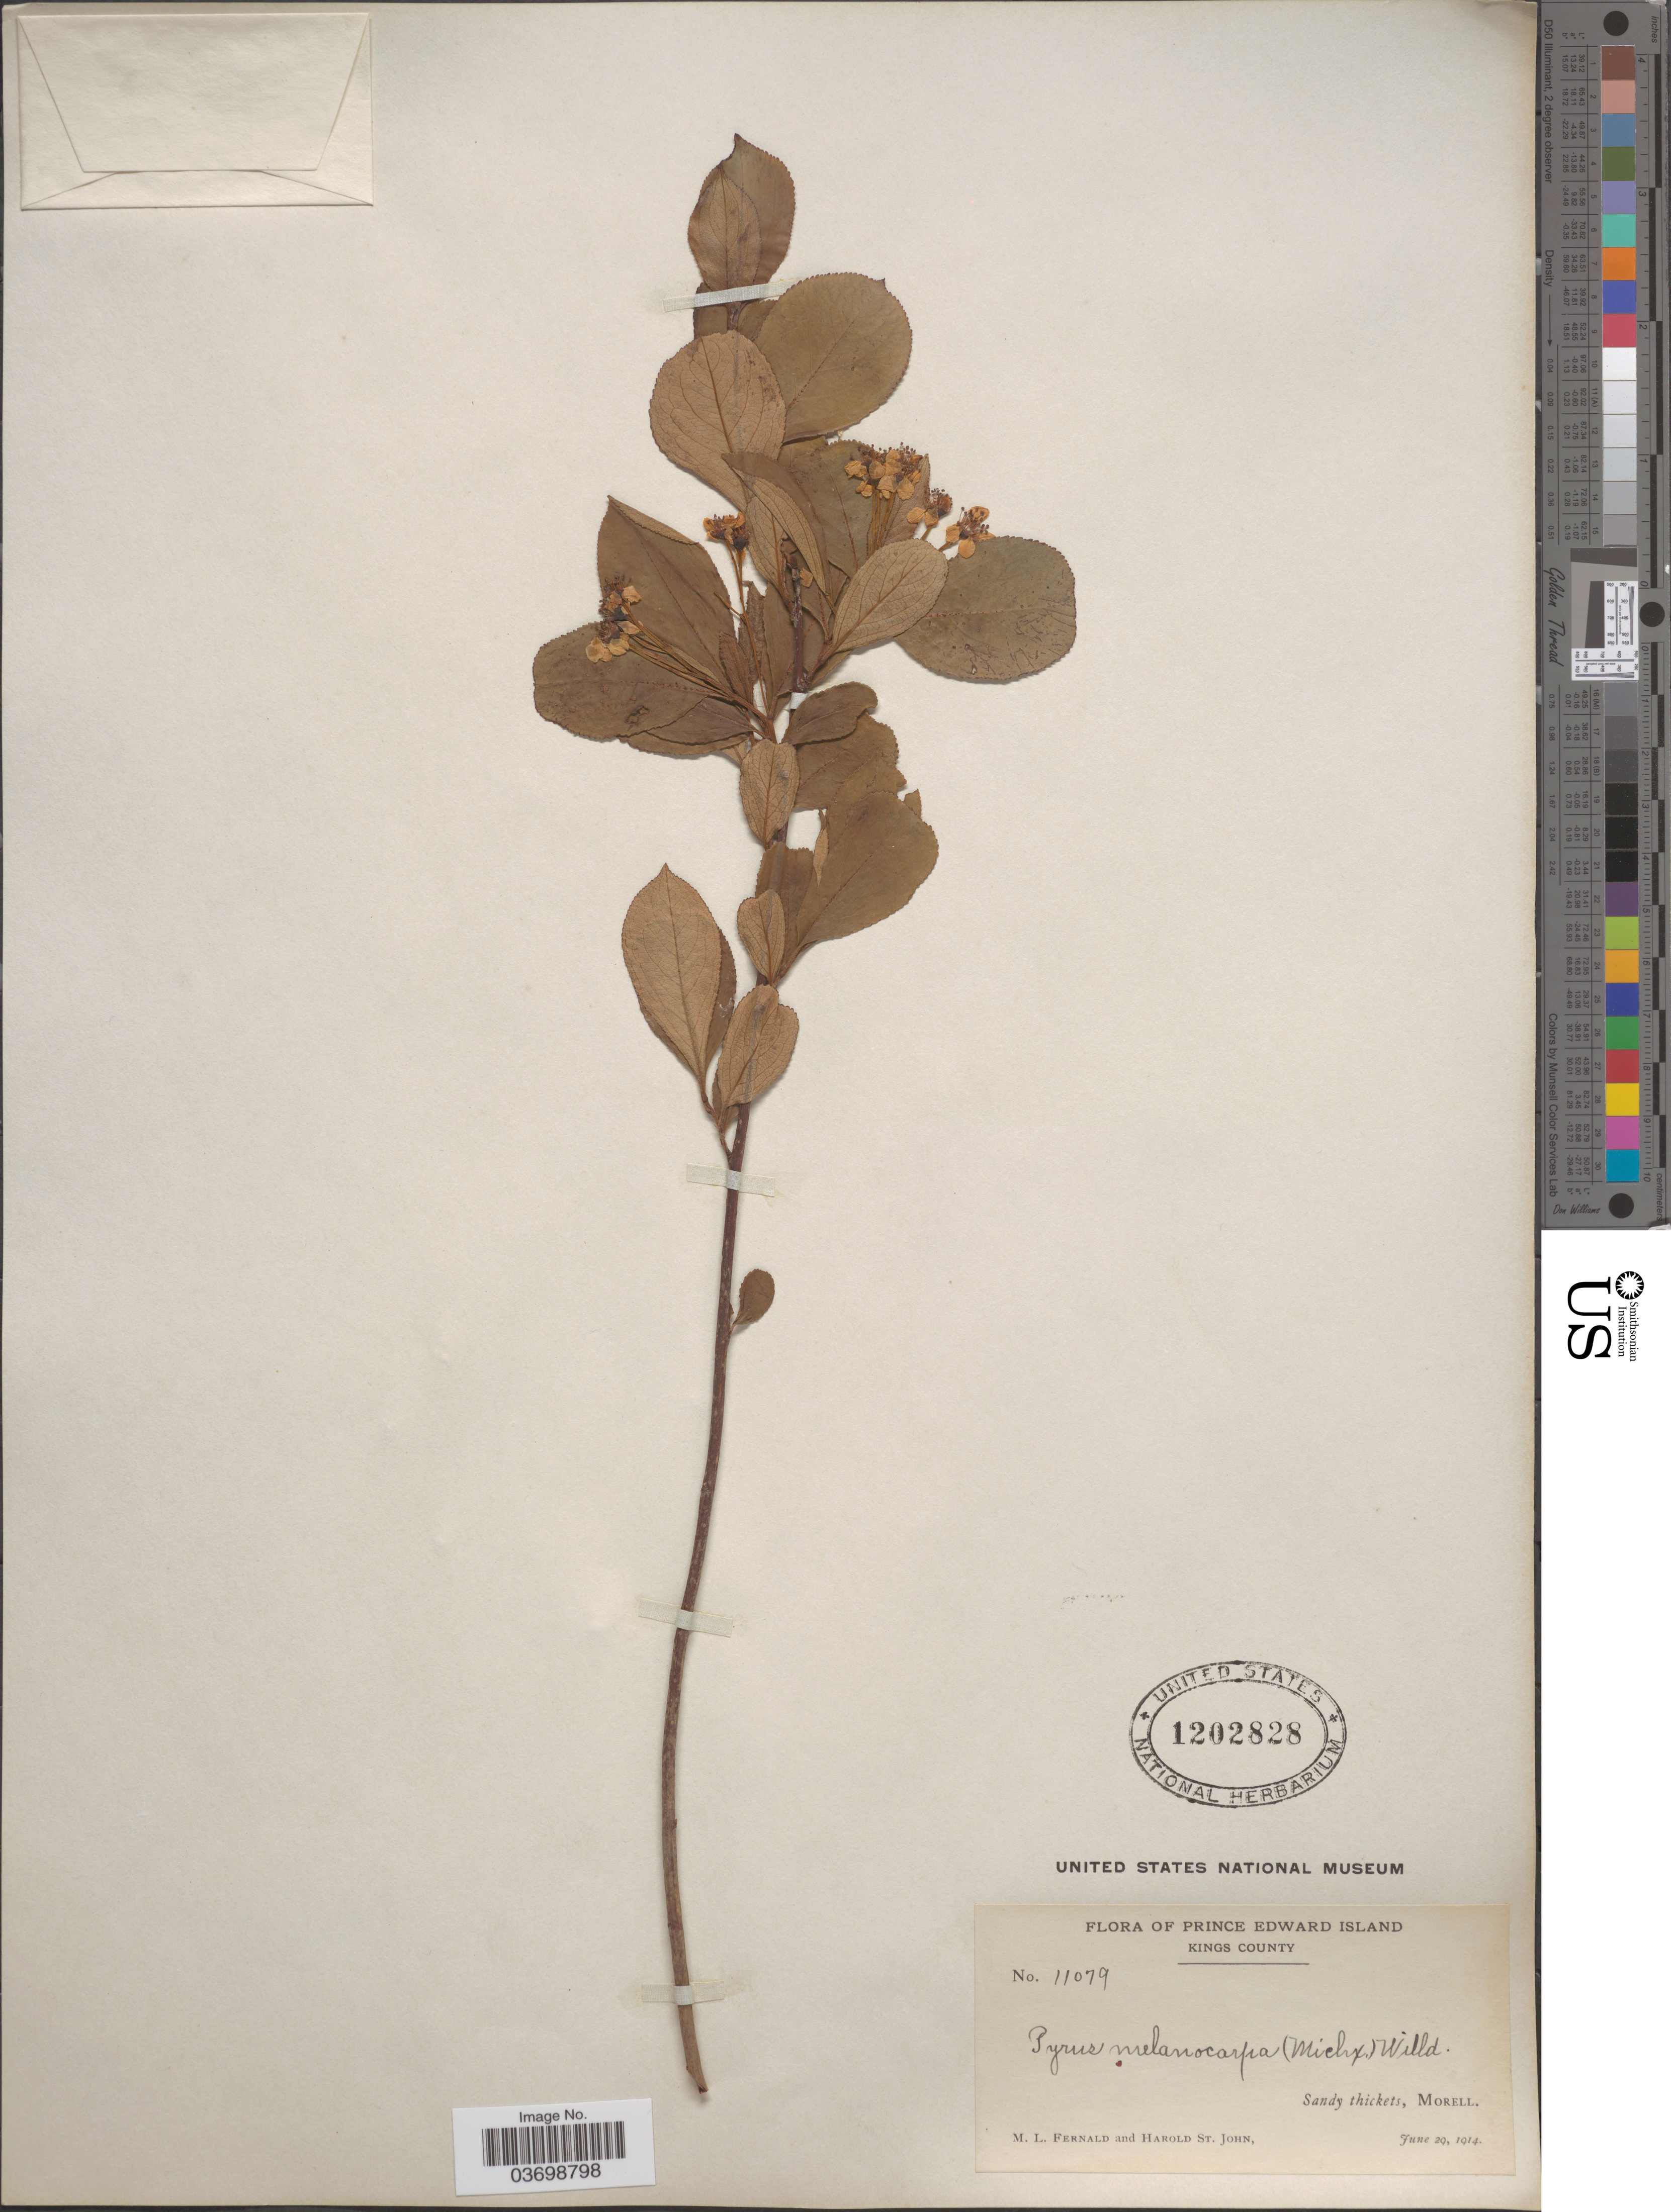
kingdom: Plantae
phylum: Tracheophyta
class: Magnoliopsida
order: Rosales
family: Rosaceae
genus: Aronia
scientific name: Aronia melanocarpa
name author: (Michx.) Elliott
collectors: M. L. Fernald & H. St. John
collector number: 11079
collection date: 1914-06-29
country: Canada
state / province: Prince Edward Island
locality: Kings County. Sandy thicket, Morell.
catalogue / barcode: US 1202828